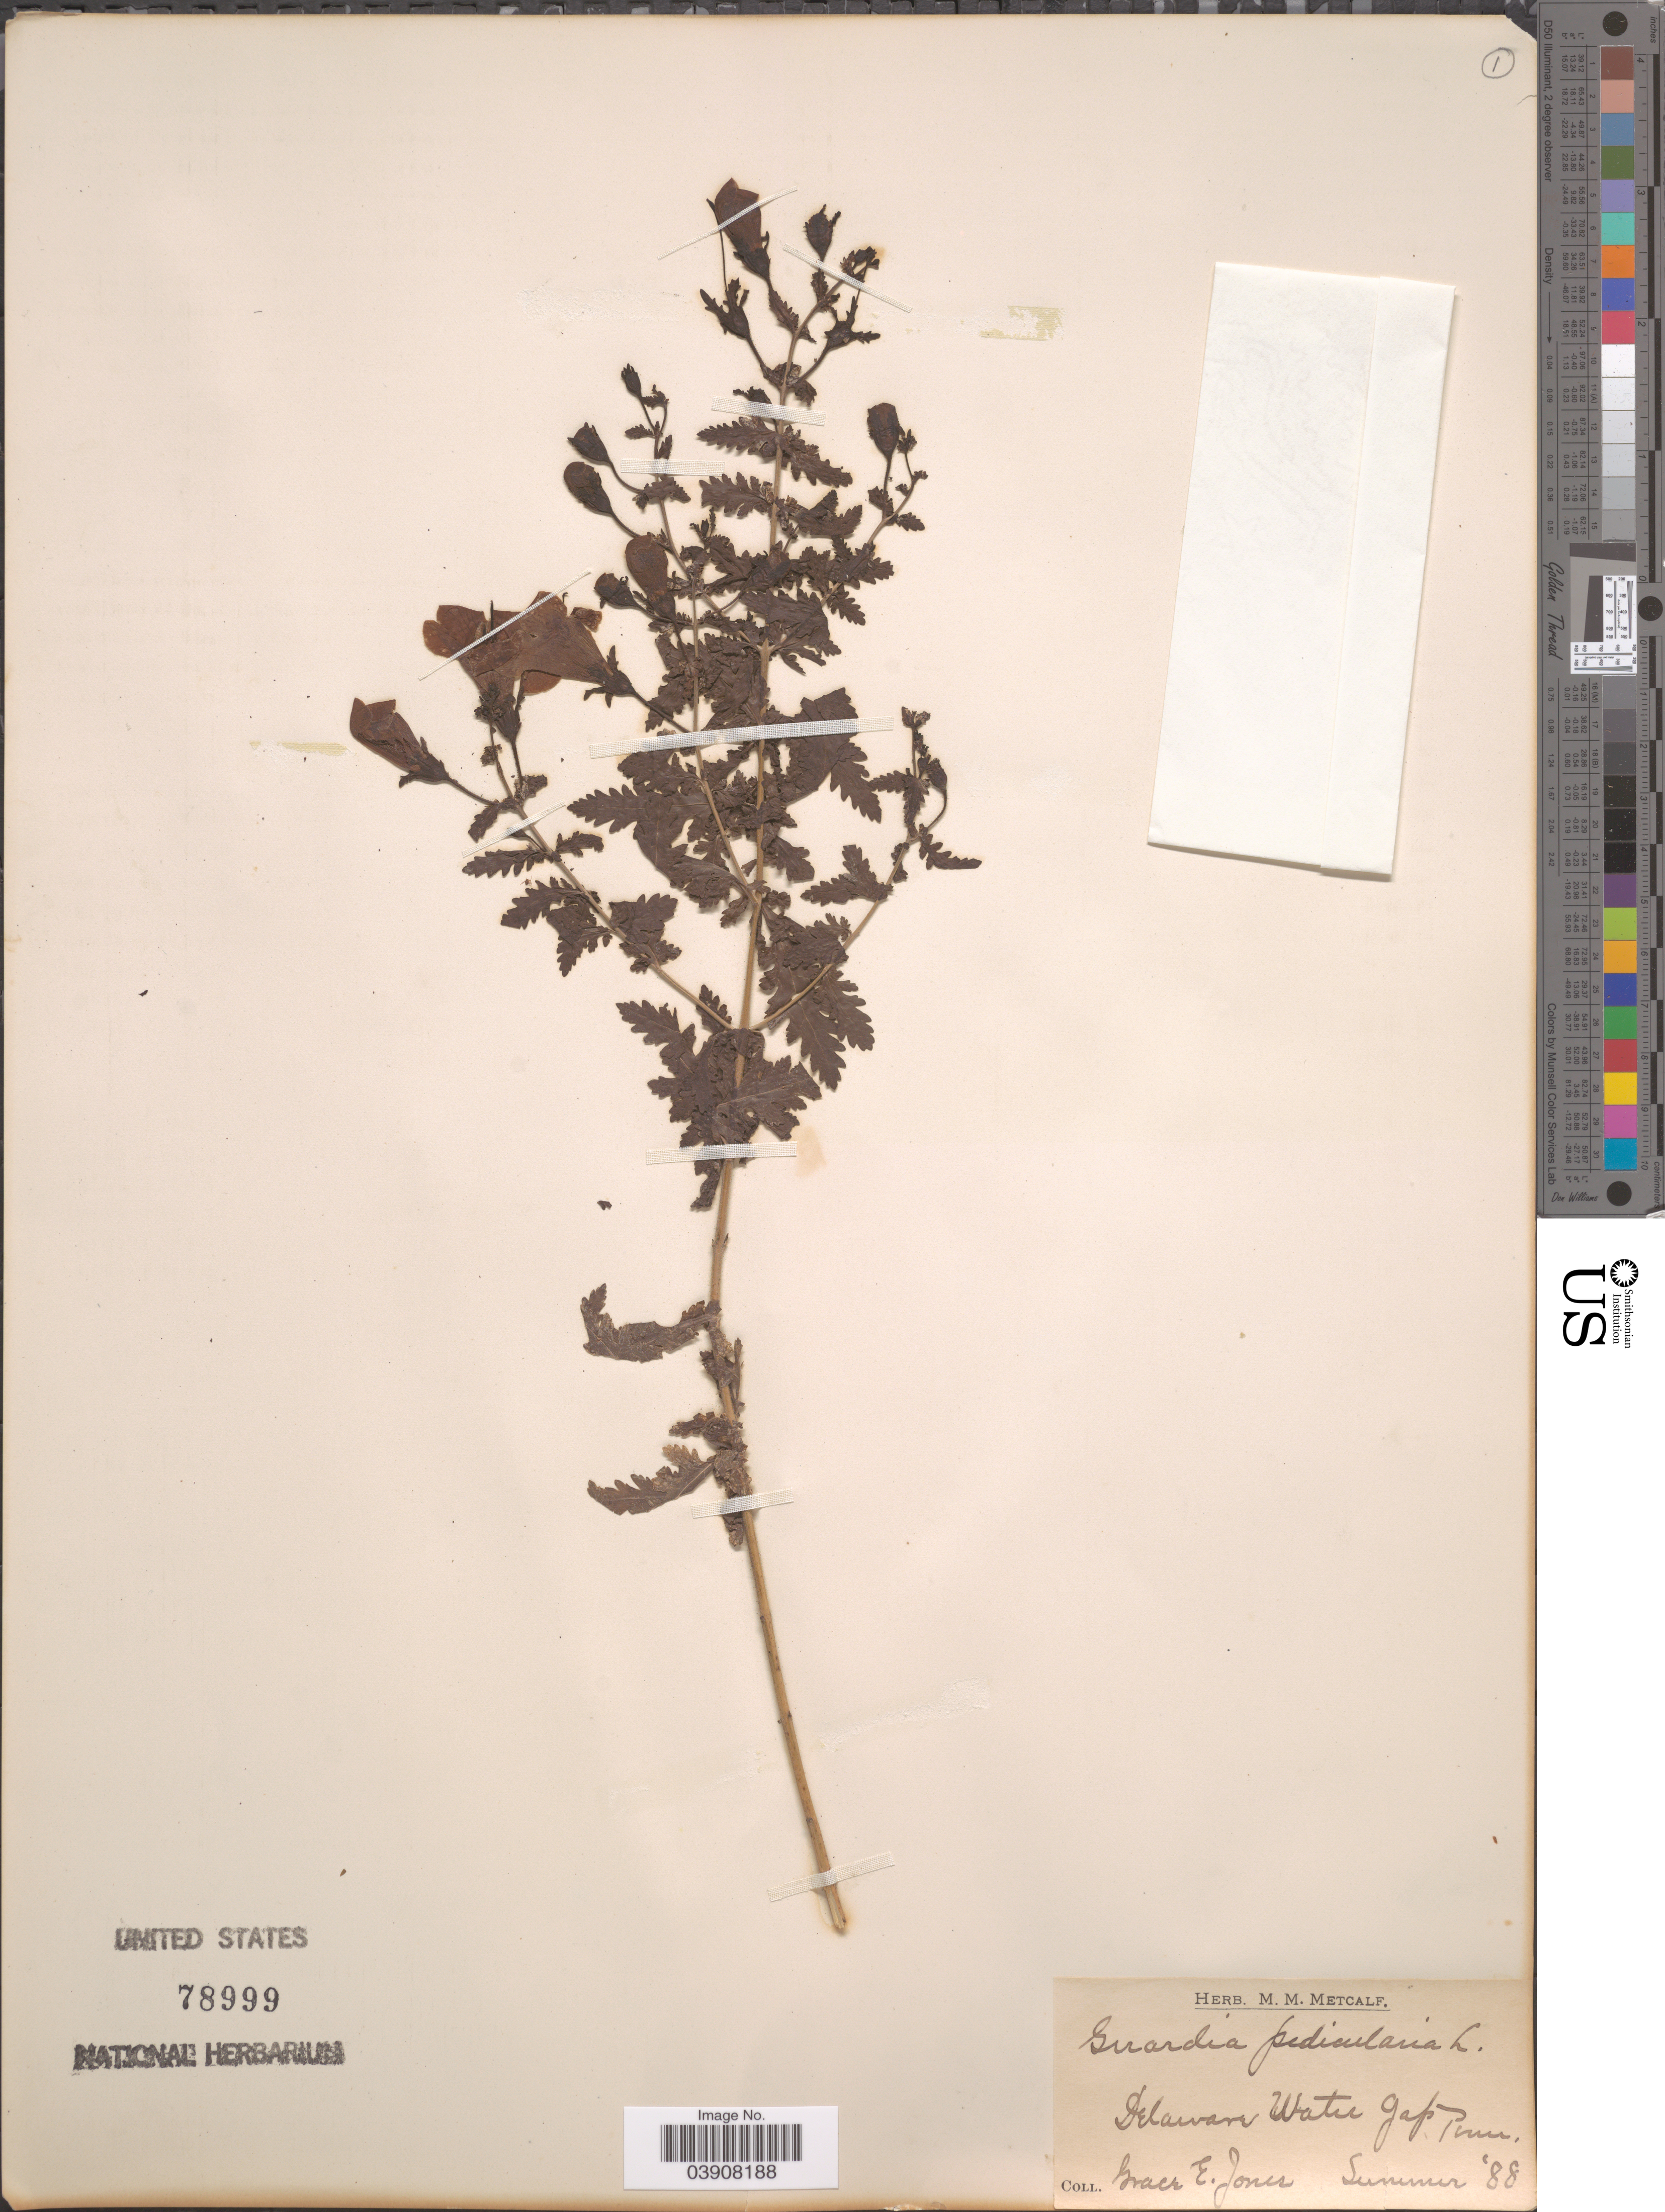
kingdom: Plantae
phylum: Tracheophyta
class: Magnoliopsida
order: Lamiales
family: Orobanchaceae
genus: Agalinis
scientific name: Agalinis pedicularia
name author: (L.) S.F. Blake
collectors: G. Jones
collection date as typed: Summer '88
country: United States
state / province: Pennsylvania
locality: Delaware Water Gap.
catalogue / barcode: US 78999